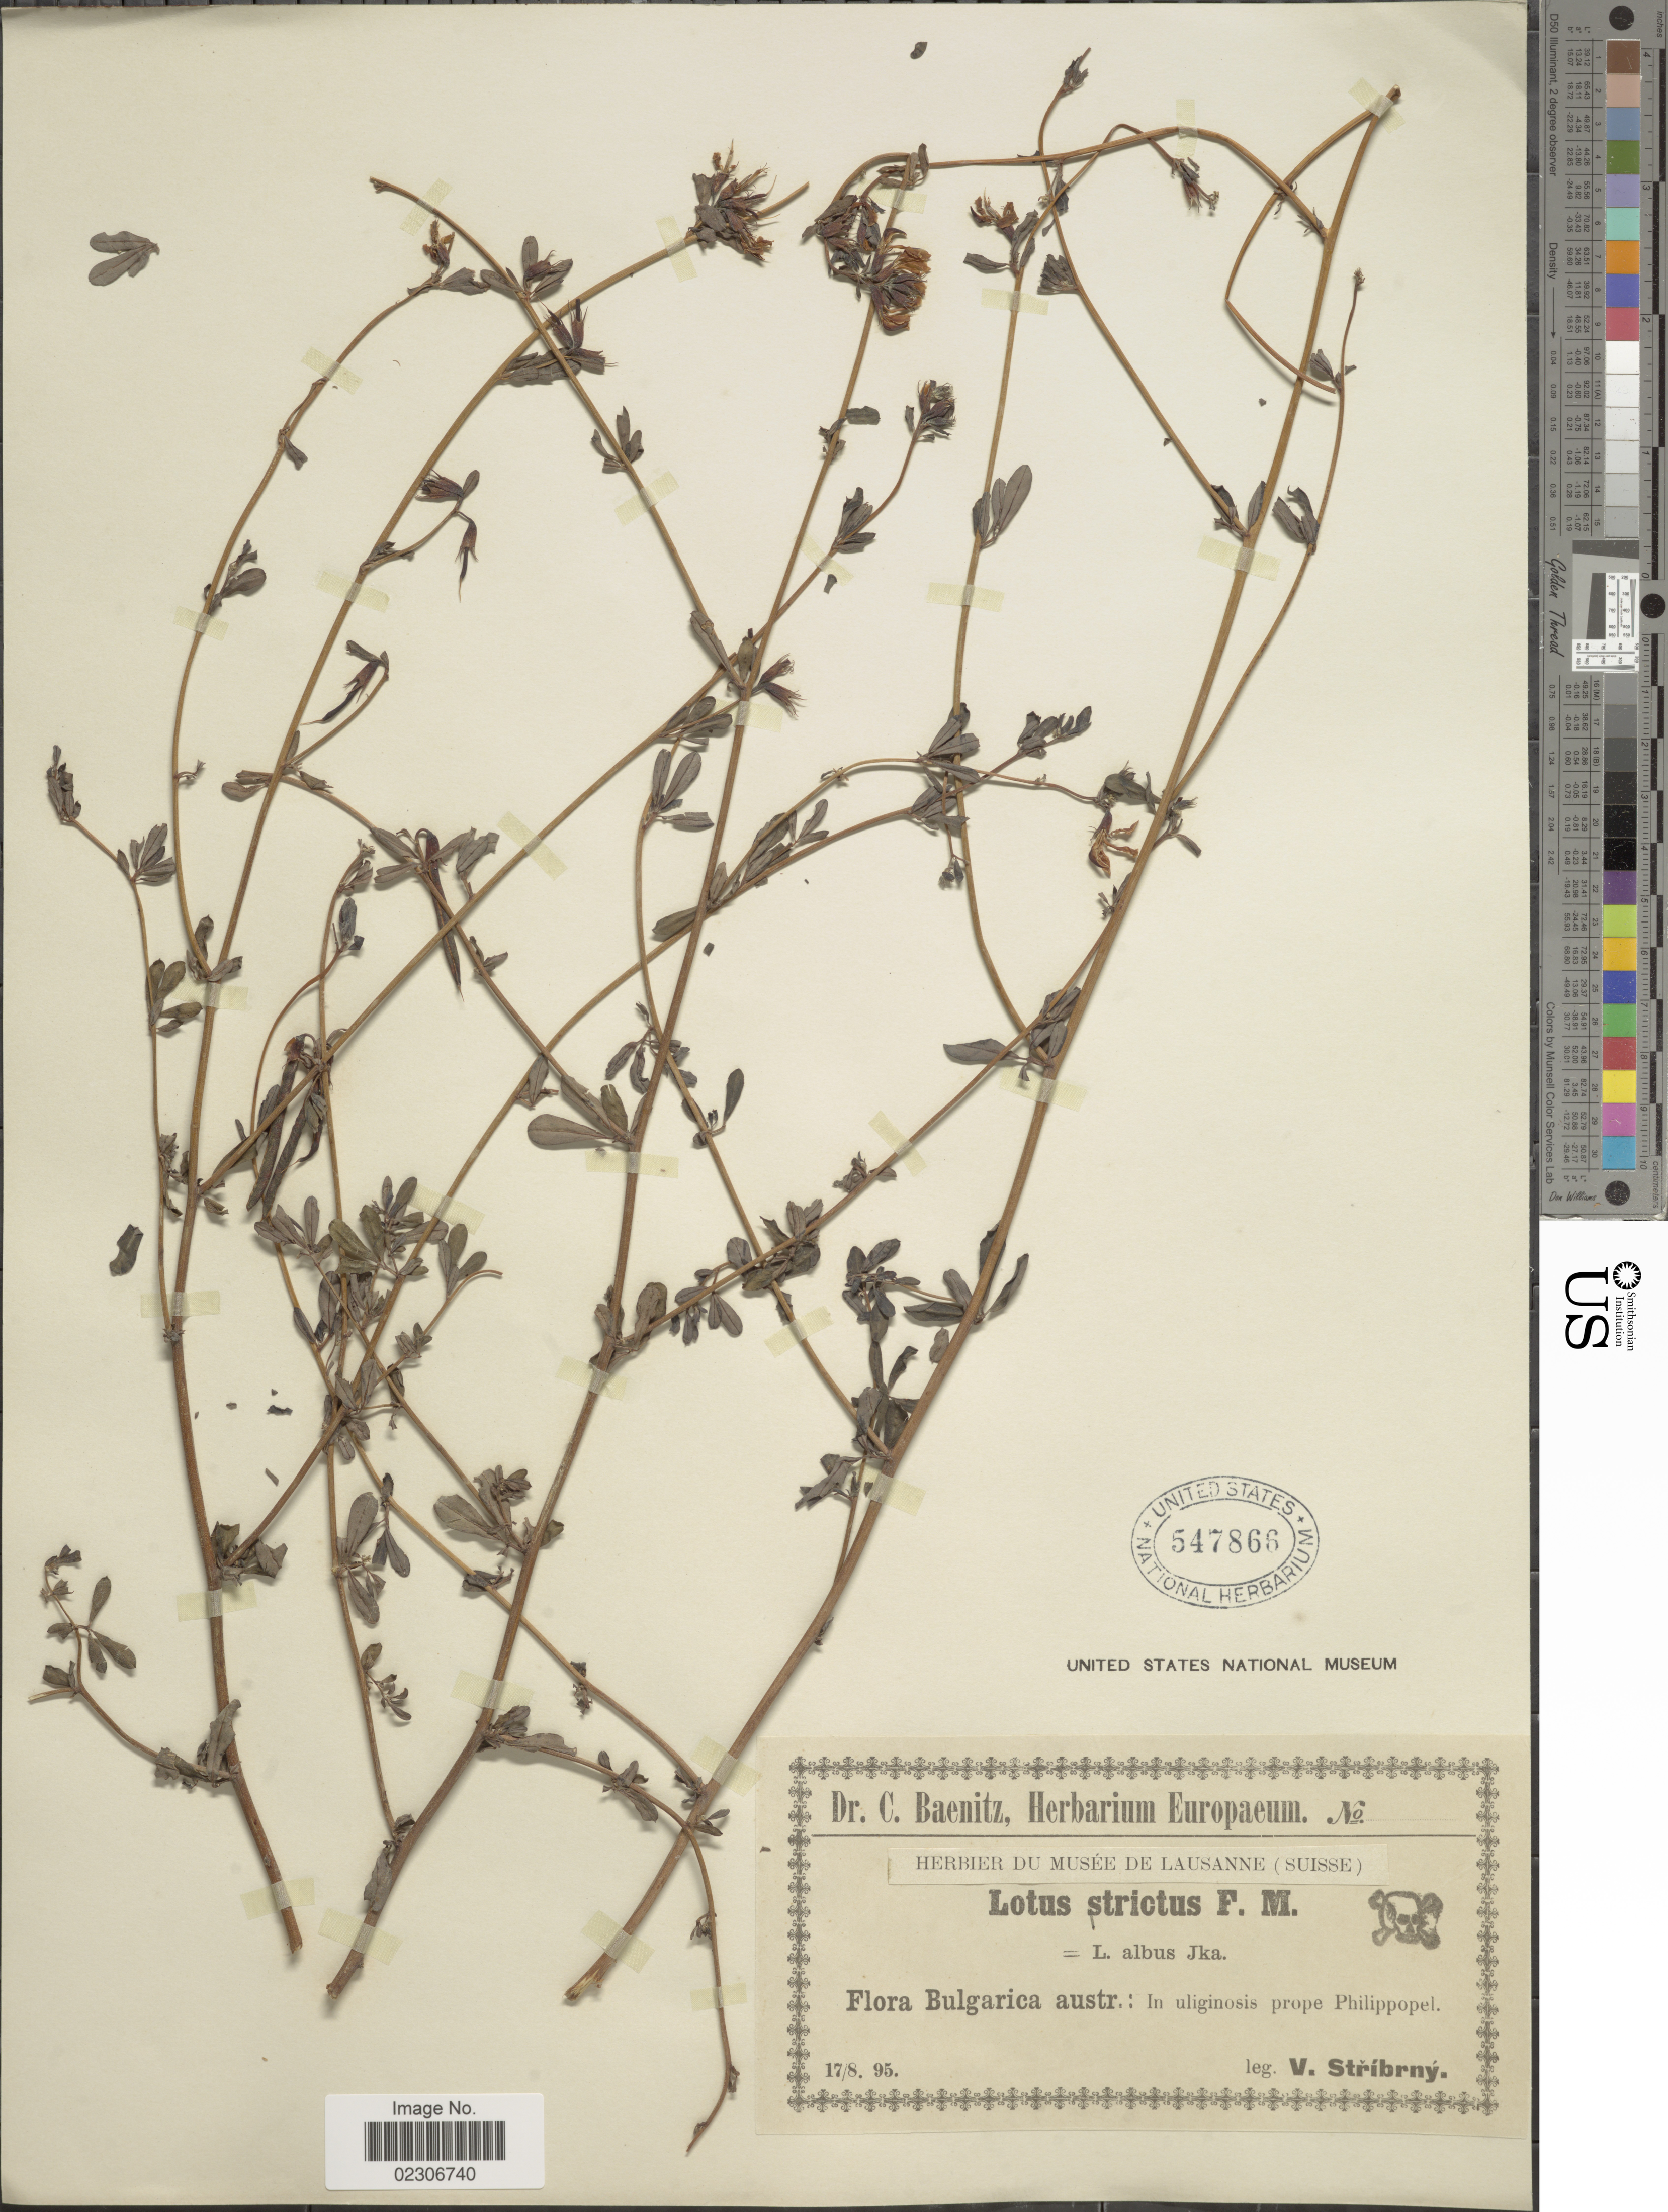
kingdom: Plantae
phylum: Tracheophyta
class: Magnoliopsida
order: Fabales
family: Fabaceae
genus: Lotus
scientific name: Lotus strictus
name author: Fisch. & C.A. Mey.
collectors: V. Stribrny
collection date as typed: Transcribed d/m/y: 17/8/95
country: Bulgaria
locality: Bulgarica austr.: in uglinosis prope Philippopel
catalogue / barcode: US 547866